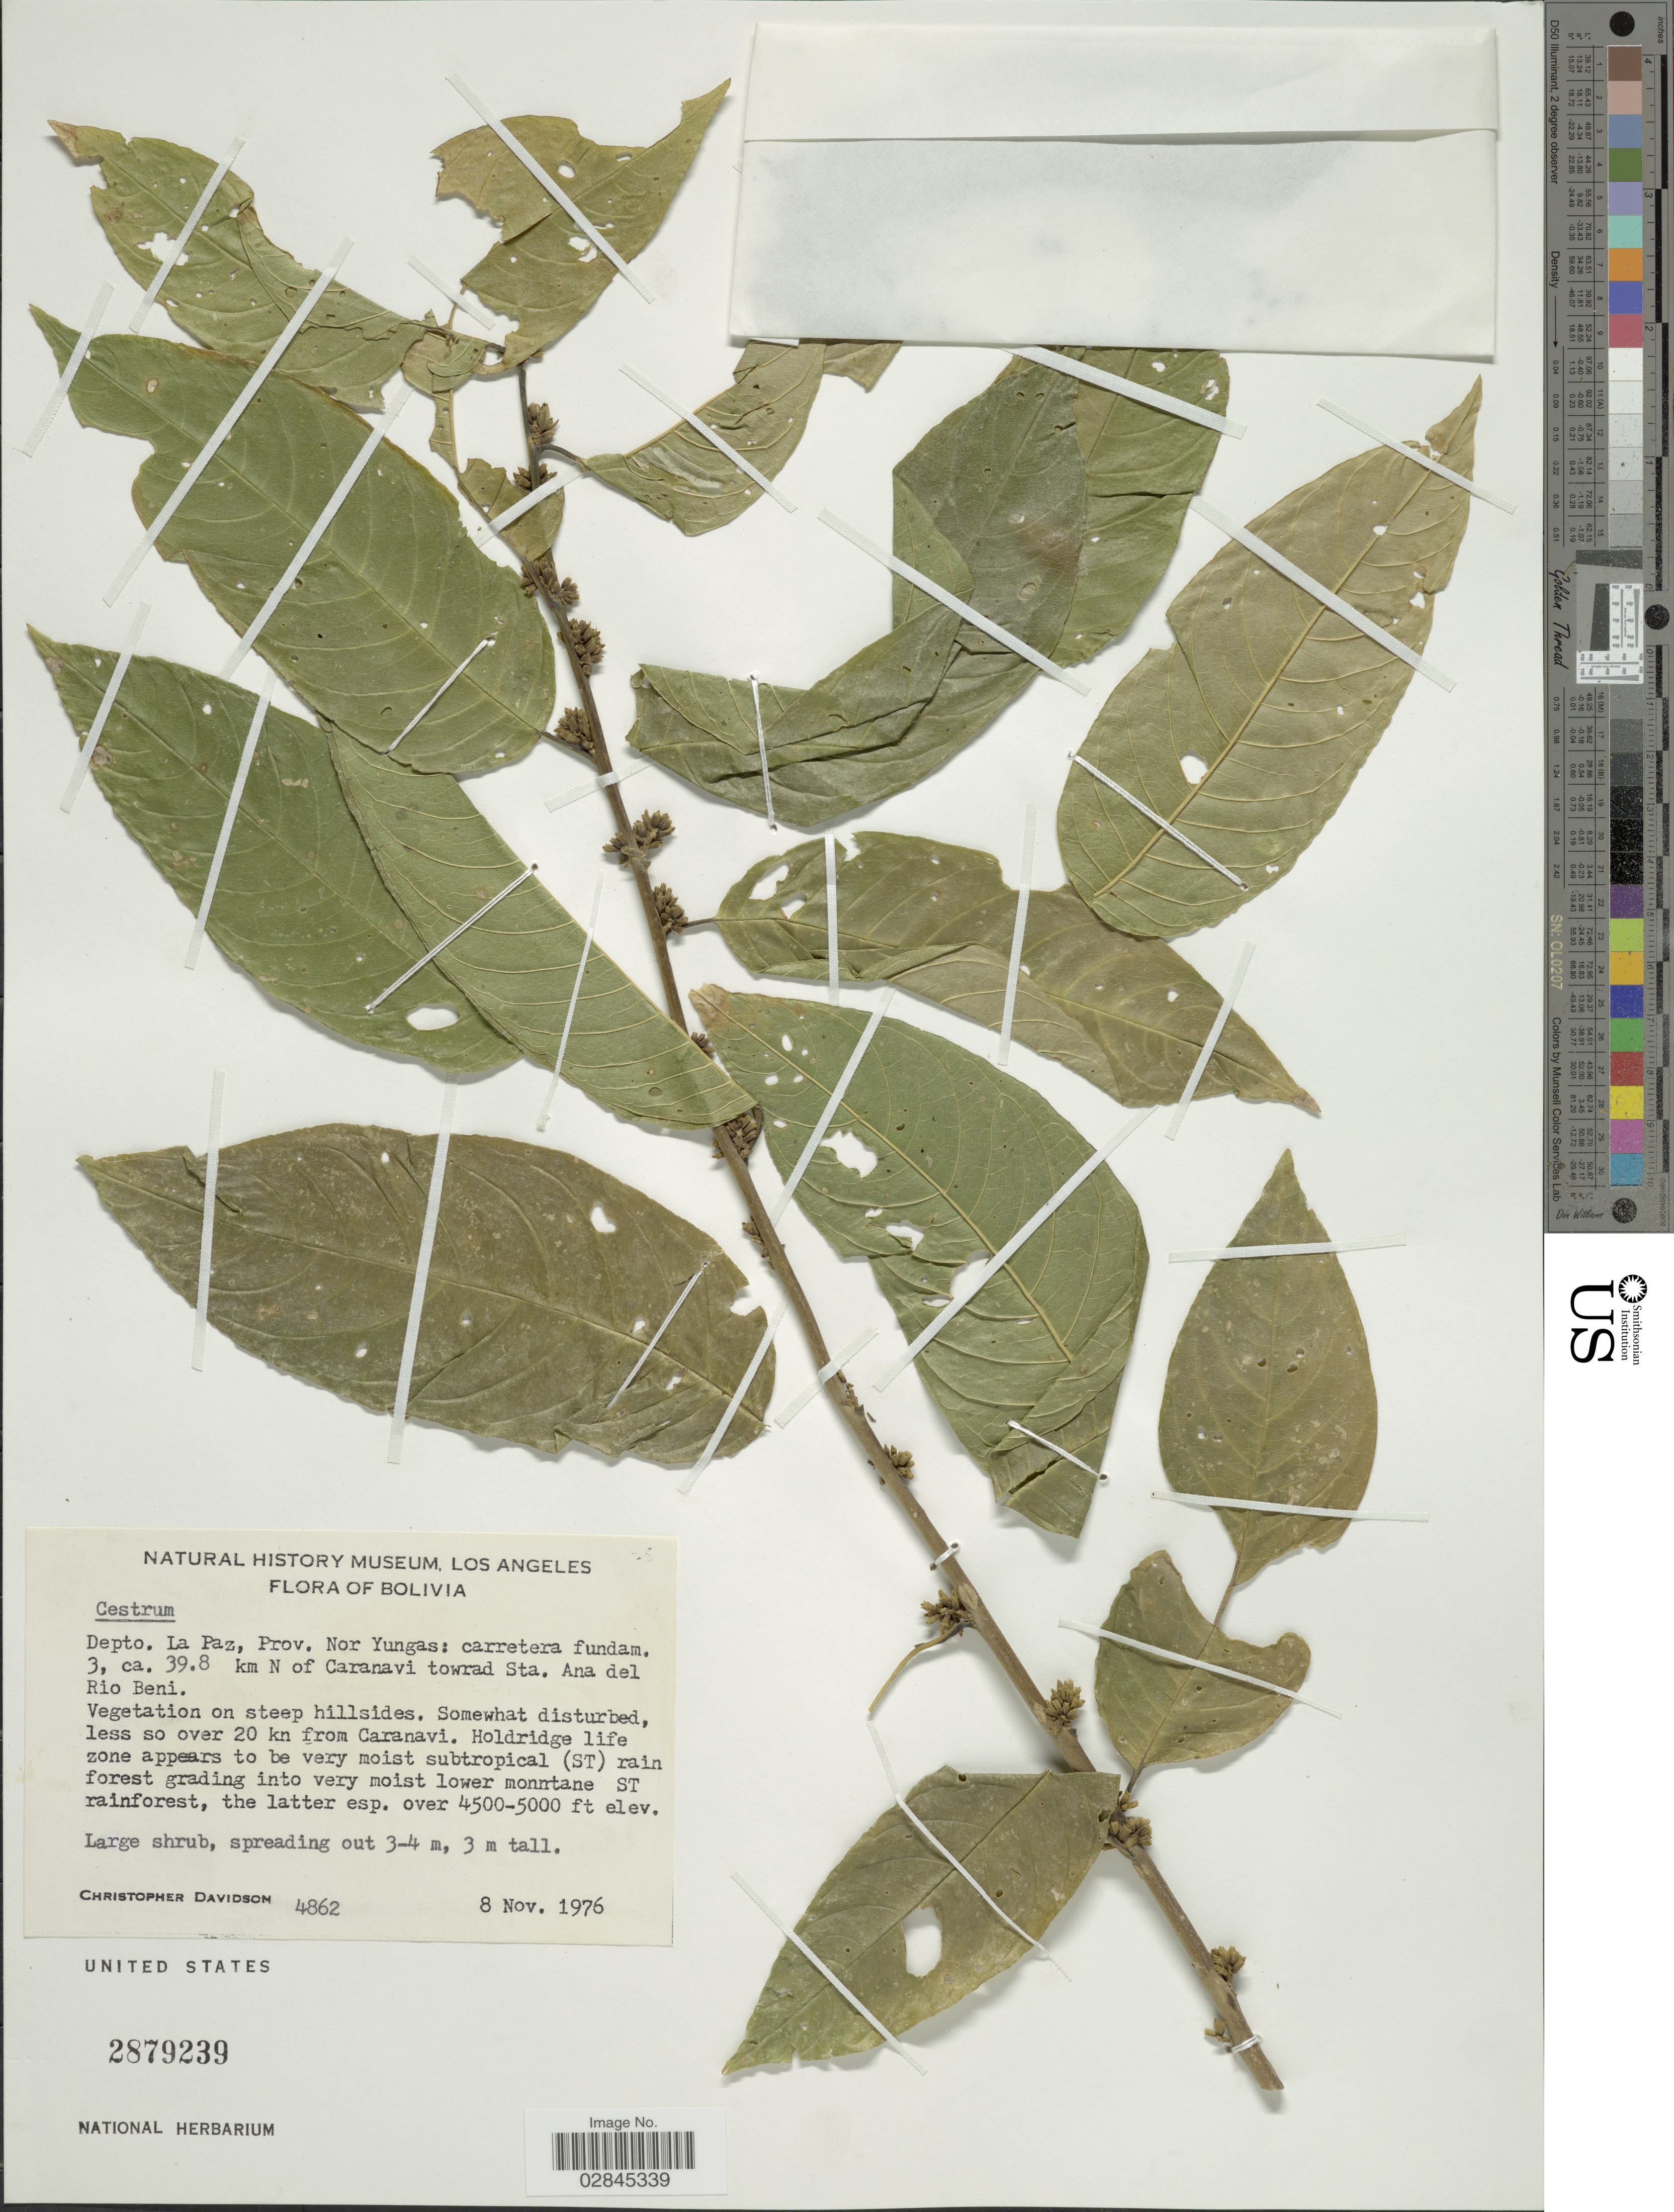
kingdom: Plantae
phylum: Tracheophyta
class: Magnoliopsida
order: Solanales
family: Solanaceae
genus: Cestrum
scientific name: Cestrum conglomeratum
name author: Ruiz & Pav.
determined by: Nee, Michael H.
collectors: C. Davidson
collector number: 4862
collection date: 1976-11-08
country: Bolivia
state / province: La Paz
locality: Depto. La Paz, Prov. Nor Yungas: carretera fundam. 3, ca. 39.8 km N of Caranavi towrad Sta. Ana del Rio Beni.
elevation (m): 1372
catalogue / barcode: US 2879239